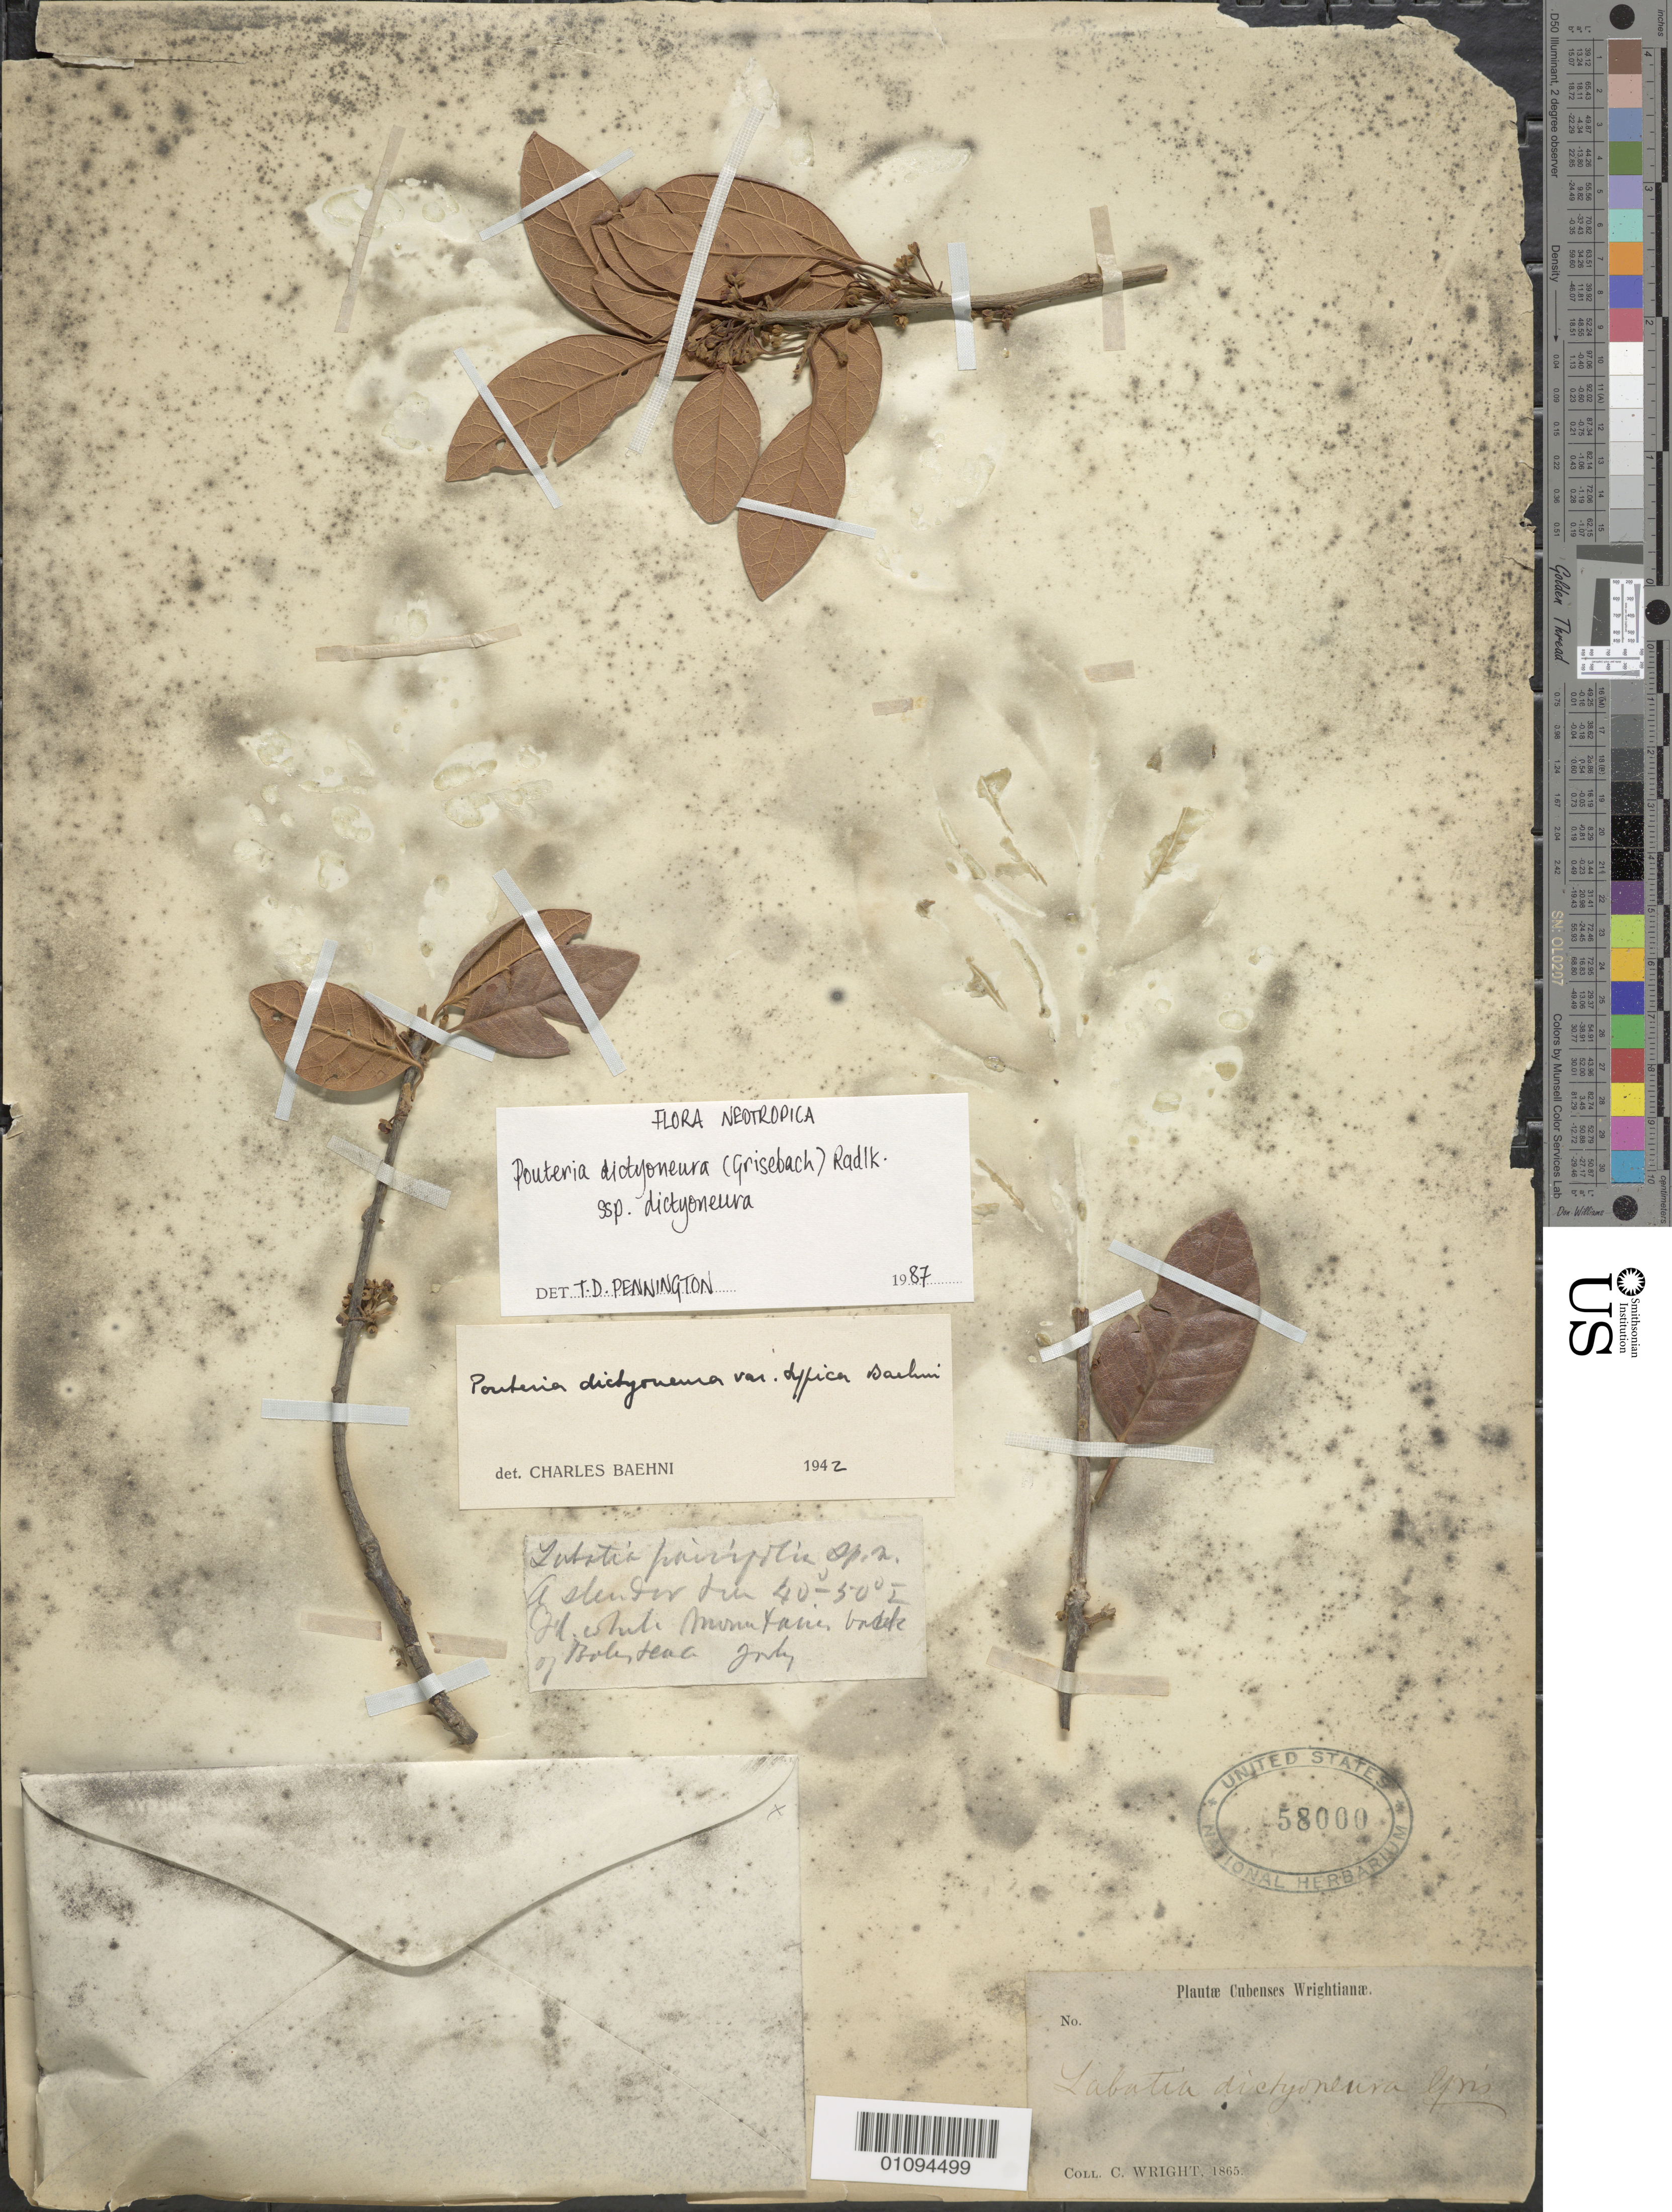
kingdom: Plantae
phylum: Tracheophyta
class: Magnoliopsida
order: Ericales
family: Sapotaceae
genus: Pouteria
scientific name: Pouteria dictyoneura subsp. dictyoneura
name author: (Griseb.) Radlk.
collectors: C. Wright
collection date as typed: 1865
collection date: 1865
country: Cuba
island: Cuba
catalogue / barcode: US 58000